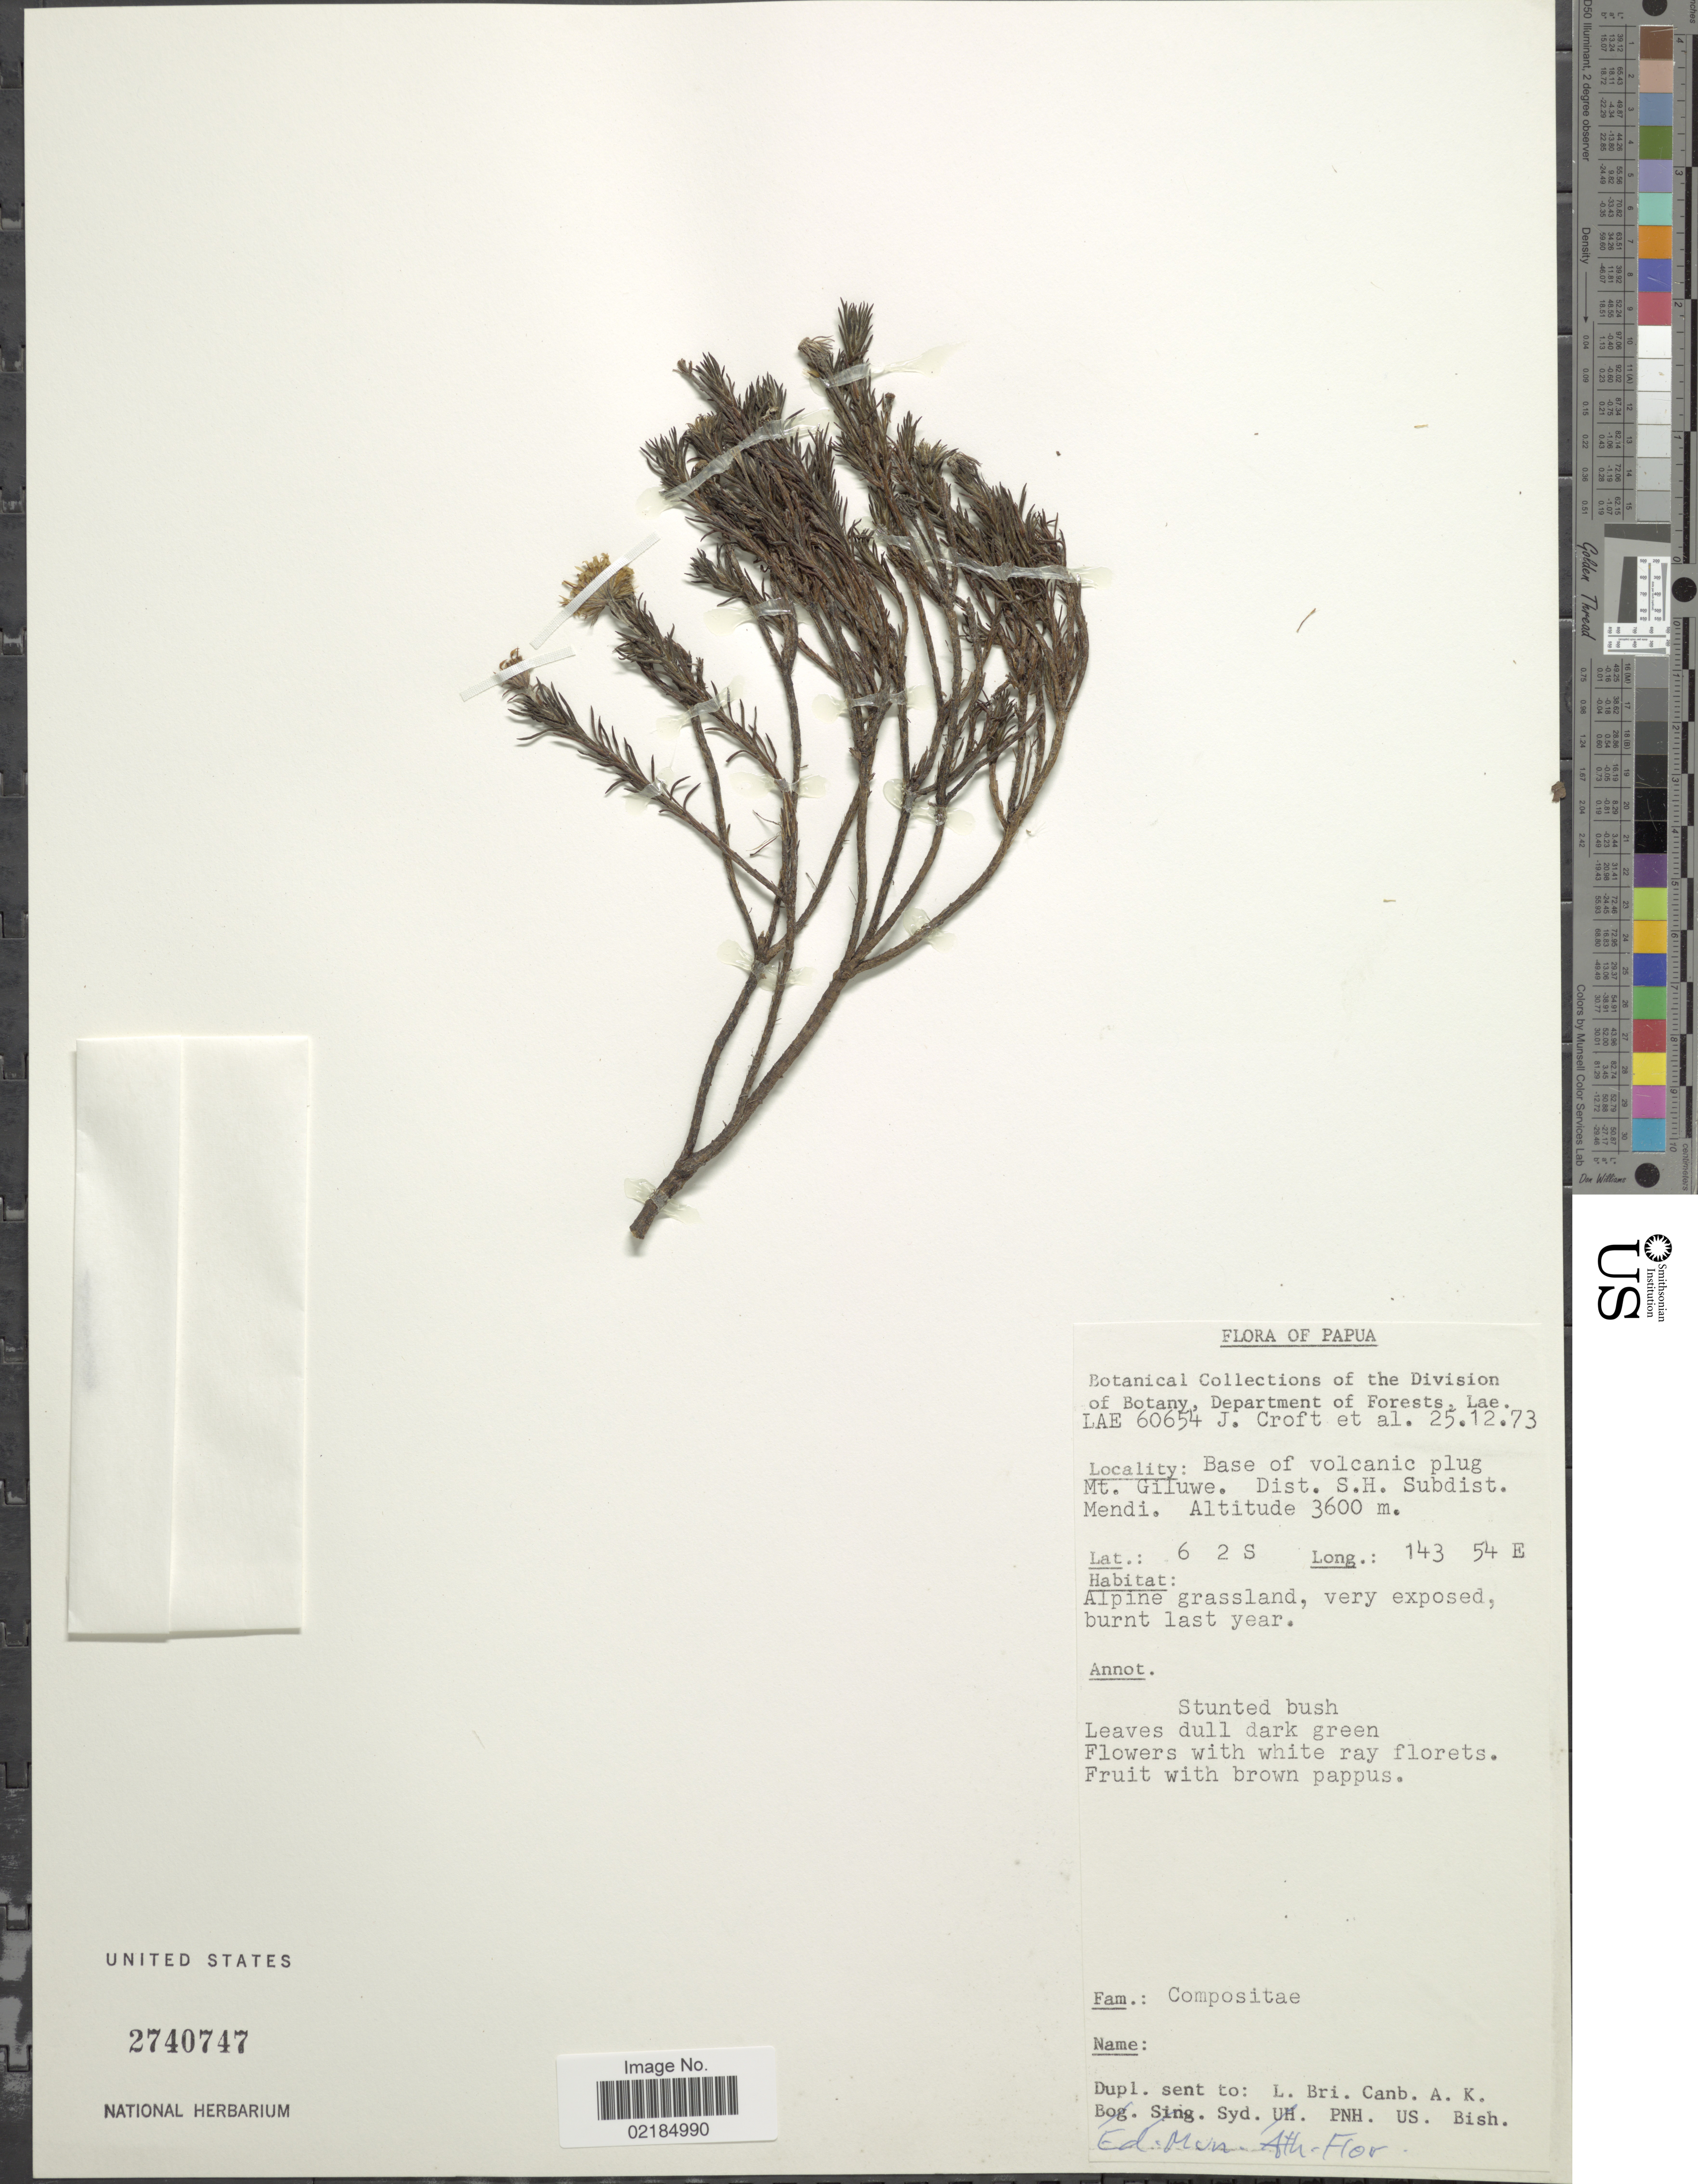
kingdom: Plantae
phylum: Tracheophyta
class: Magnoliopsida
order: Asterales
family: Asteraceae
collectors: J. Croft & et al.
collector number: LAE 60654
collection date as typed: Transcribed d/m/y: 25/12/73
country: Papua New Guinea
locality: Base of volcanic plug Mt. Giluwe. Dist. S.H. Subdist. Mendi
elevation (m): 3600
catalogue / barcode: US 2740747